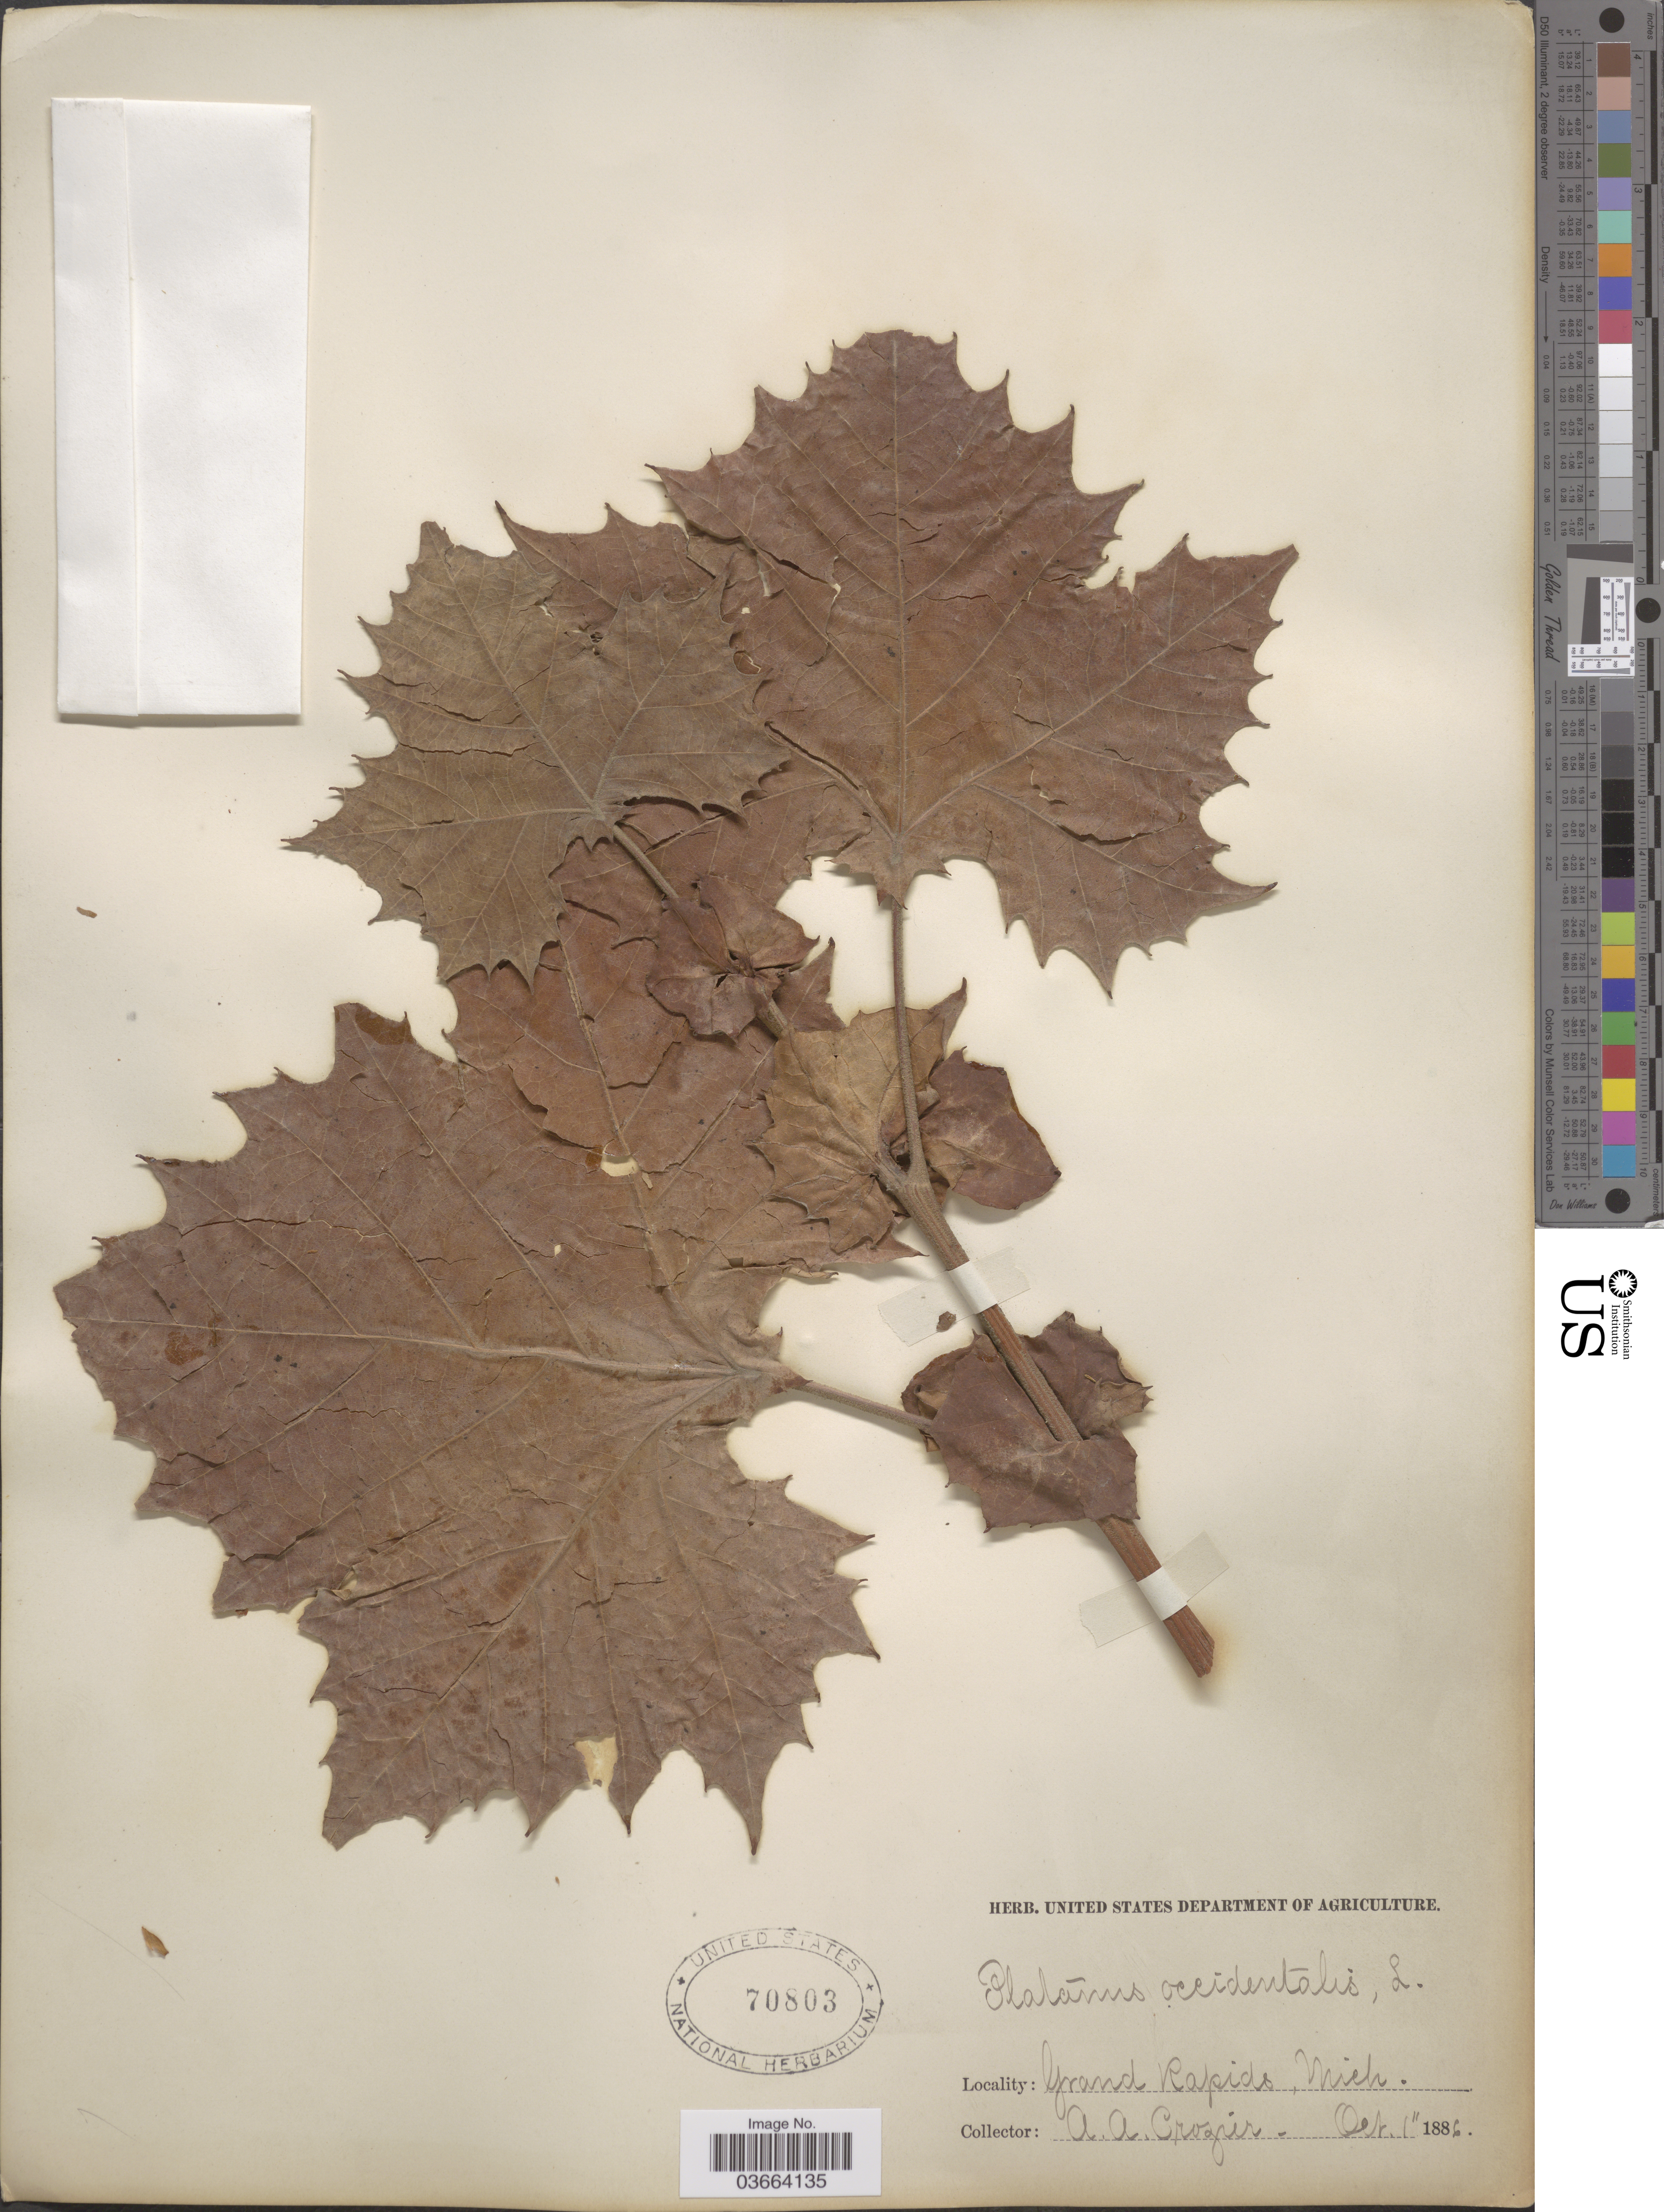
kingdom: Plantae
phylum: Tracheophyta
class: Magnoliopsida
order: Proteales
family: Platanaceae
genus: Platanus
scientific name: Platanus occidentalis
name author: L.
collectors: A. Crozier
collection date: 1886-10-01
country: United States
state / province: Michigan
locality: Grand Rapids.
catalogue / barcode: US 70803